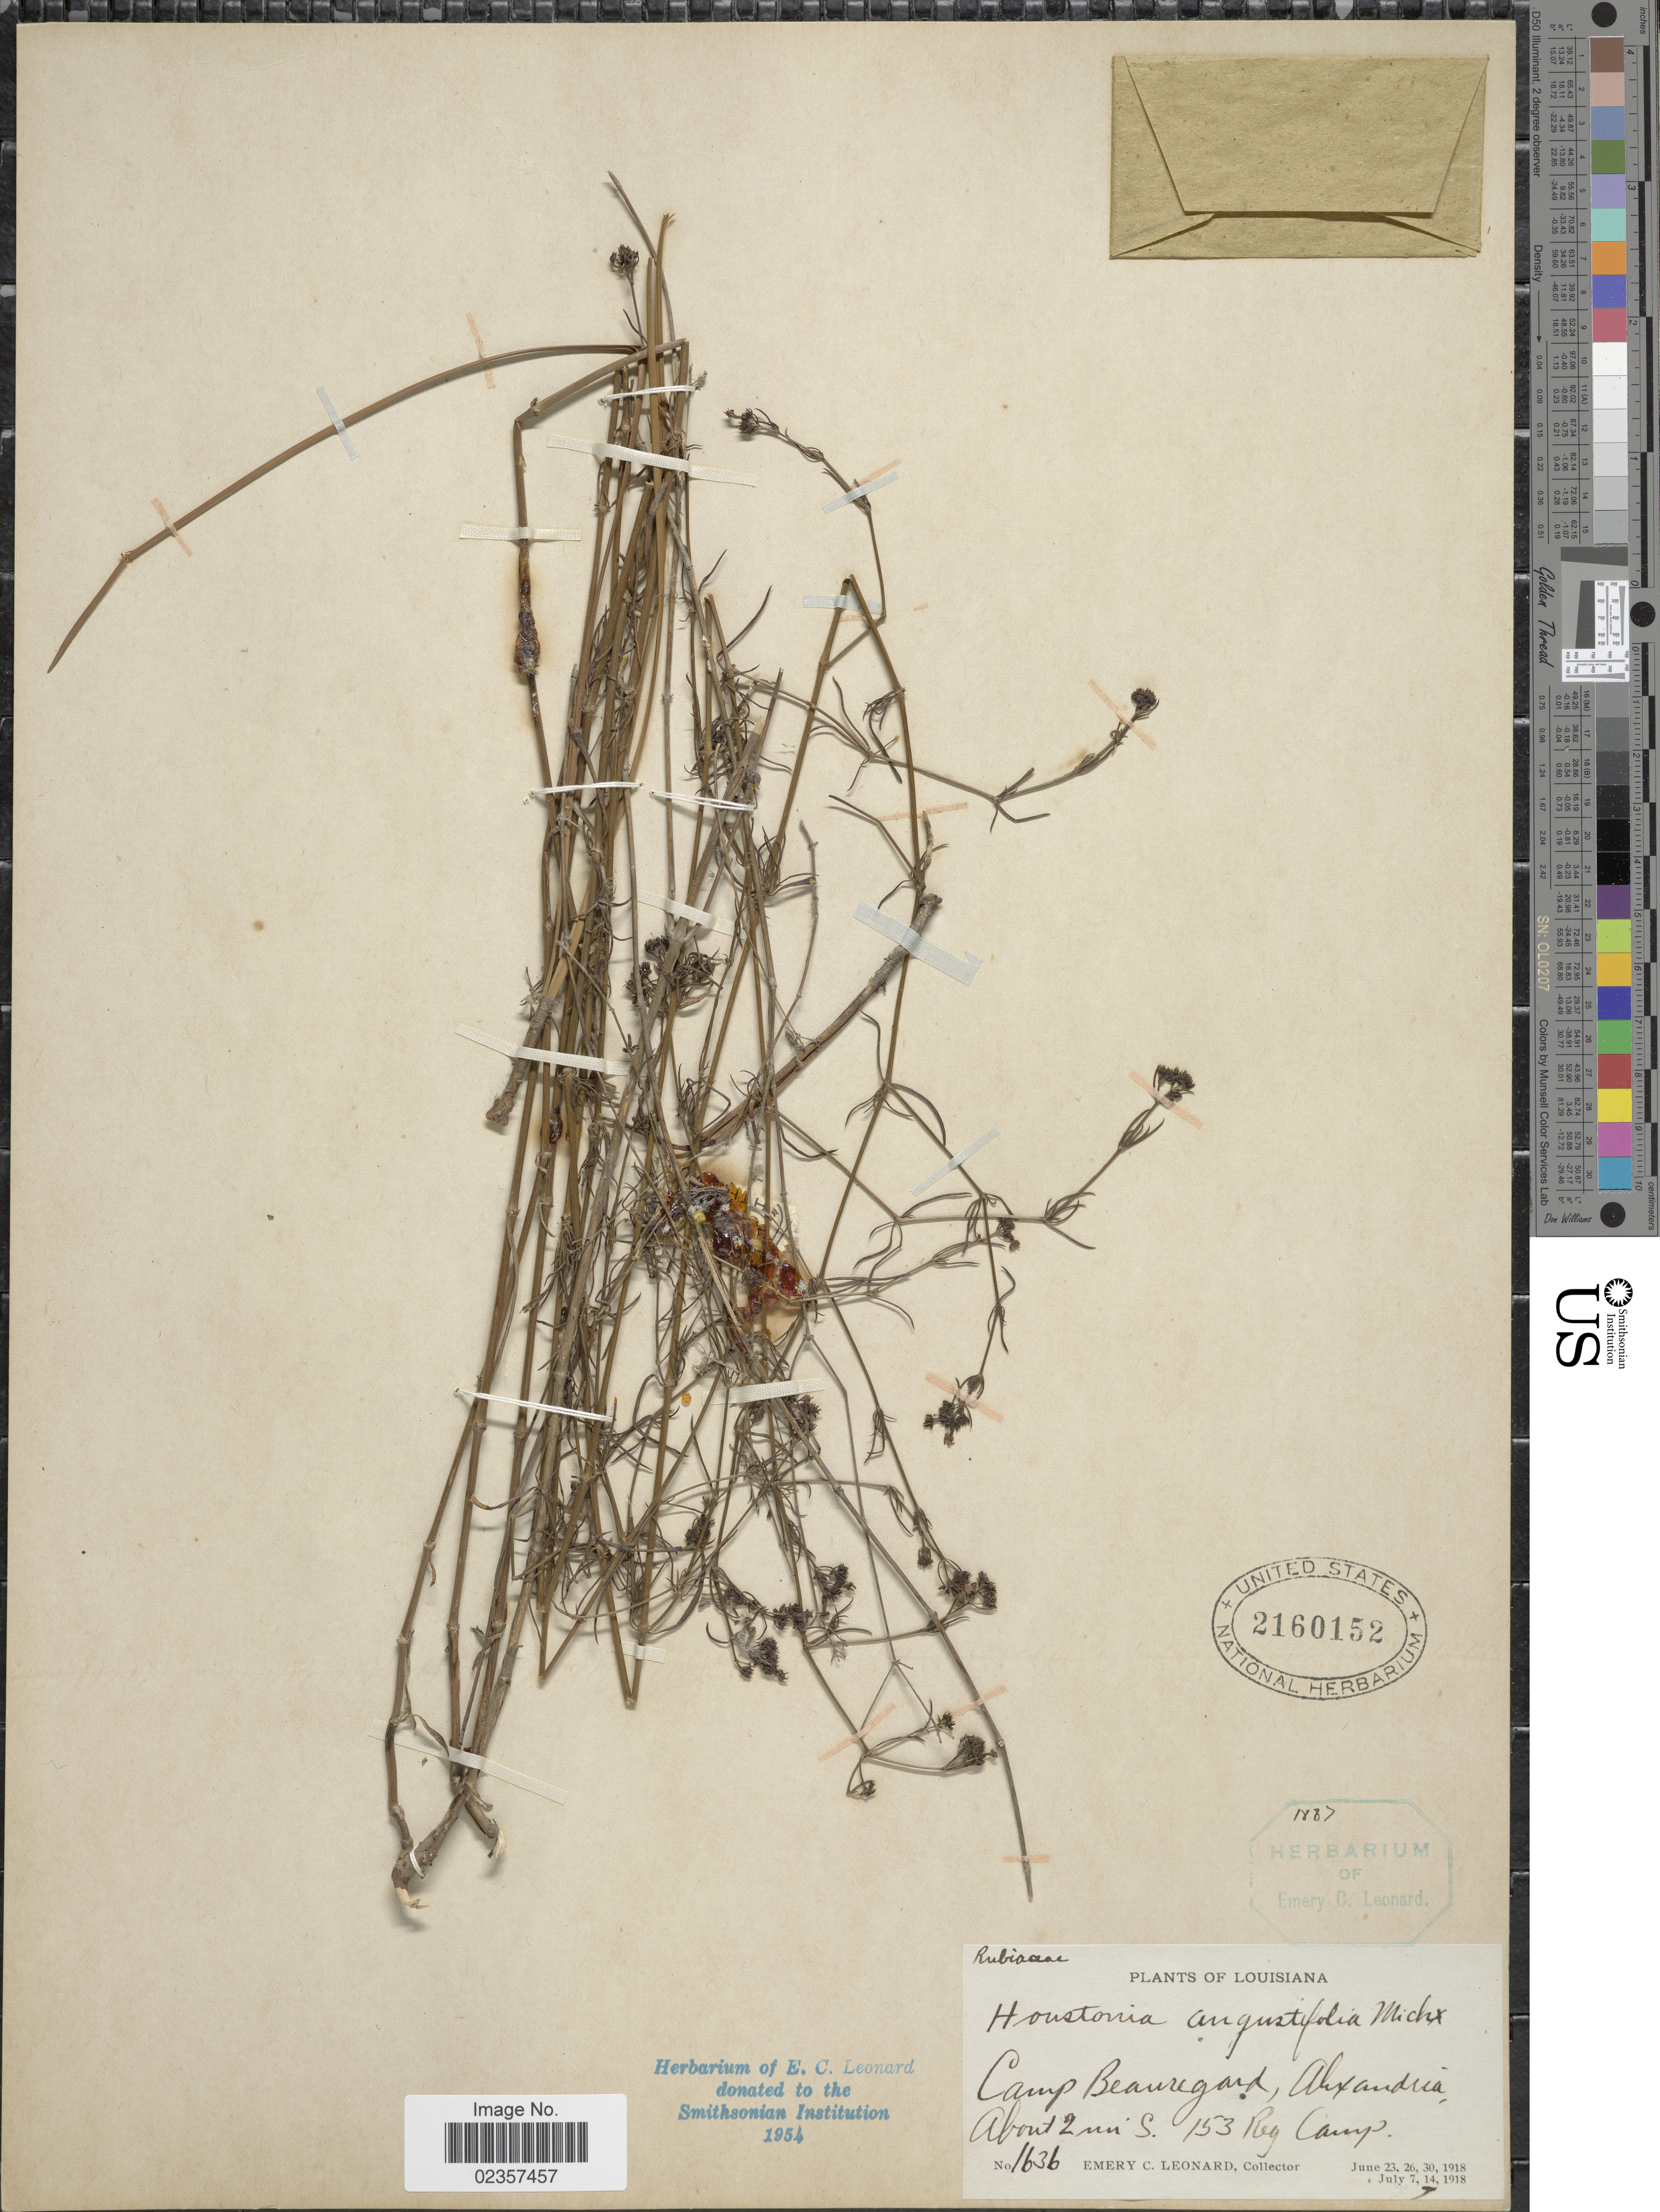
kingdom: Plantae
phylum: Tracheophyta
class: Magnoliopsida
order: Gentianales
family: Rubiaceae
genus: Houstonia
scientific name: Houstonia nigricans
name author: (Lam.) Fernald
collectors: E. C. Leonard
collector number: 1636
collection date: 1918-07-14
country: United States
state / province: Louisiana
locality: Camp Beauregard, Alexandria. about 2 mi. S. 153 Reg Camp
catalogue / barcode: US 2160152